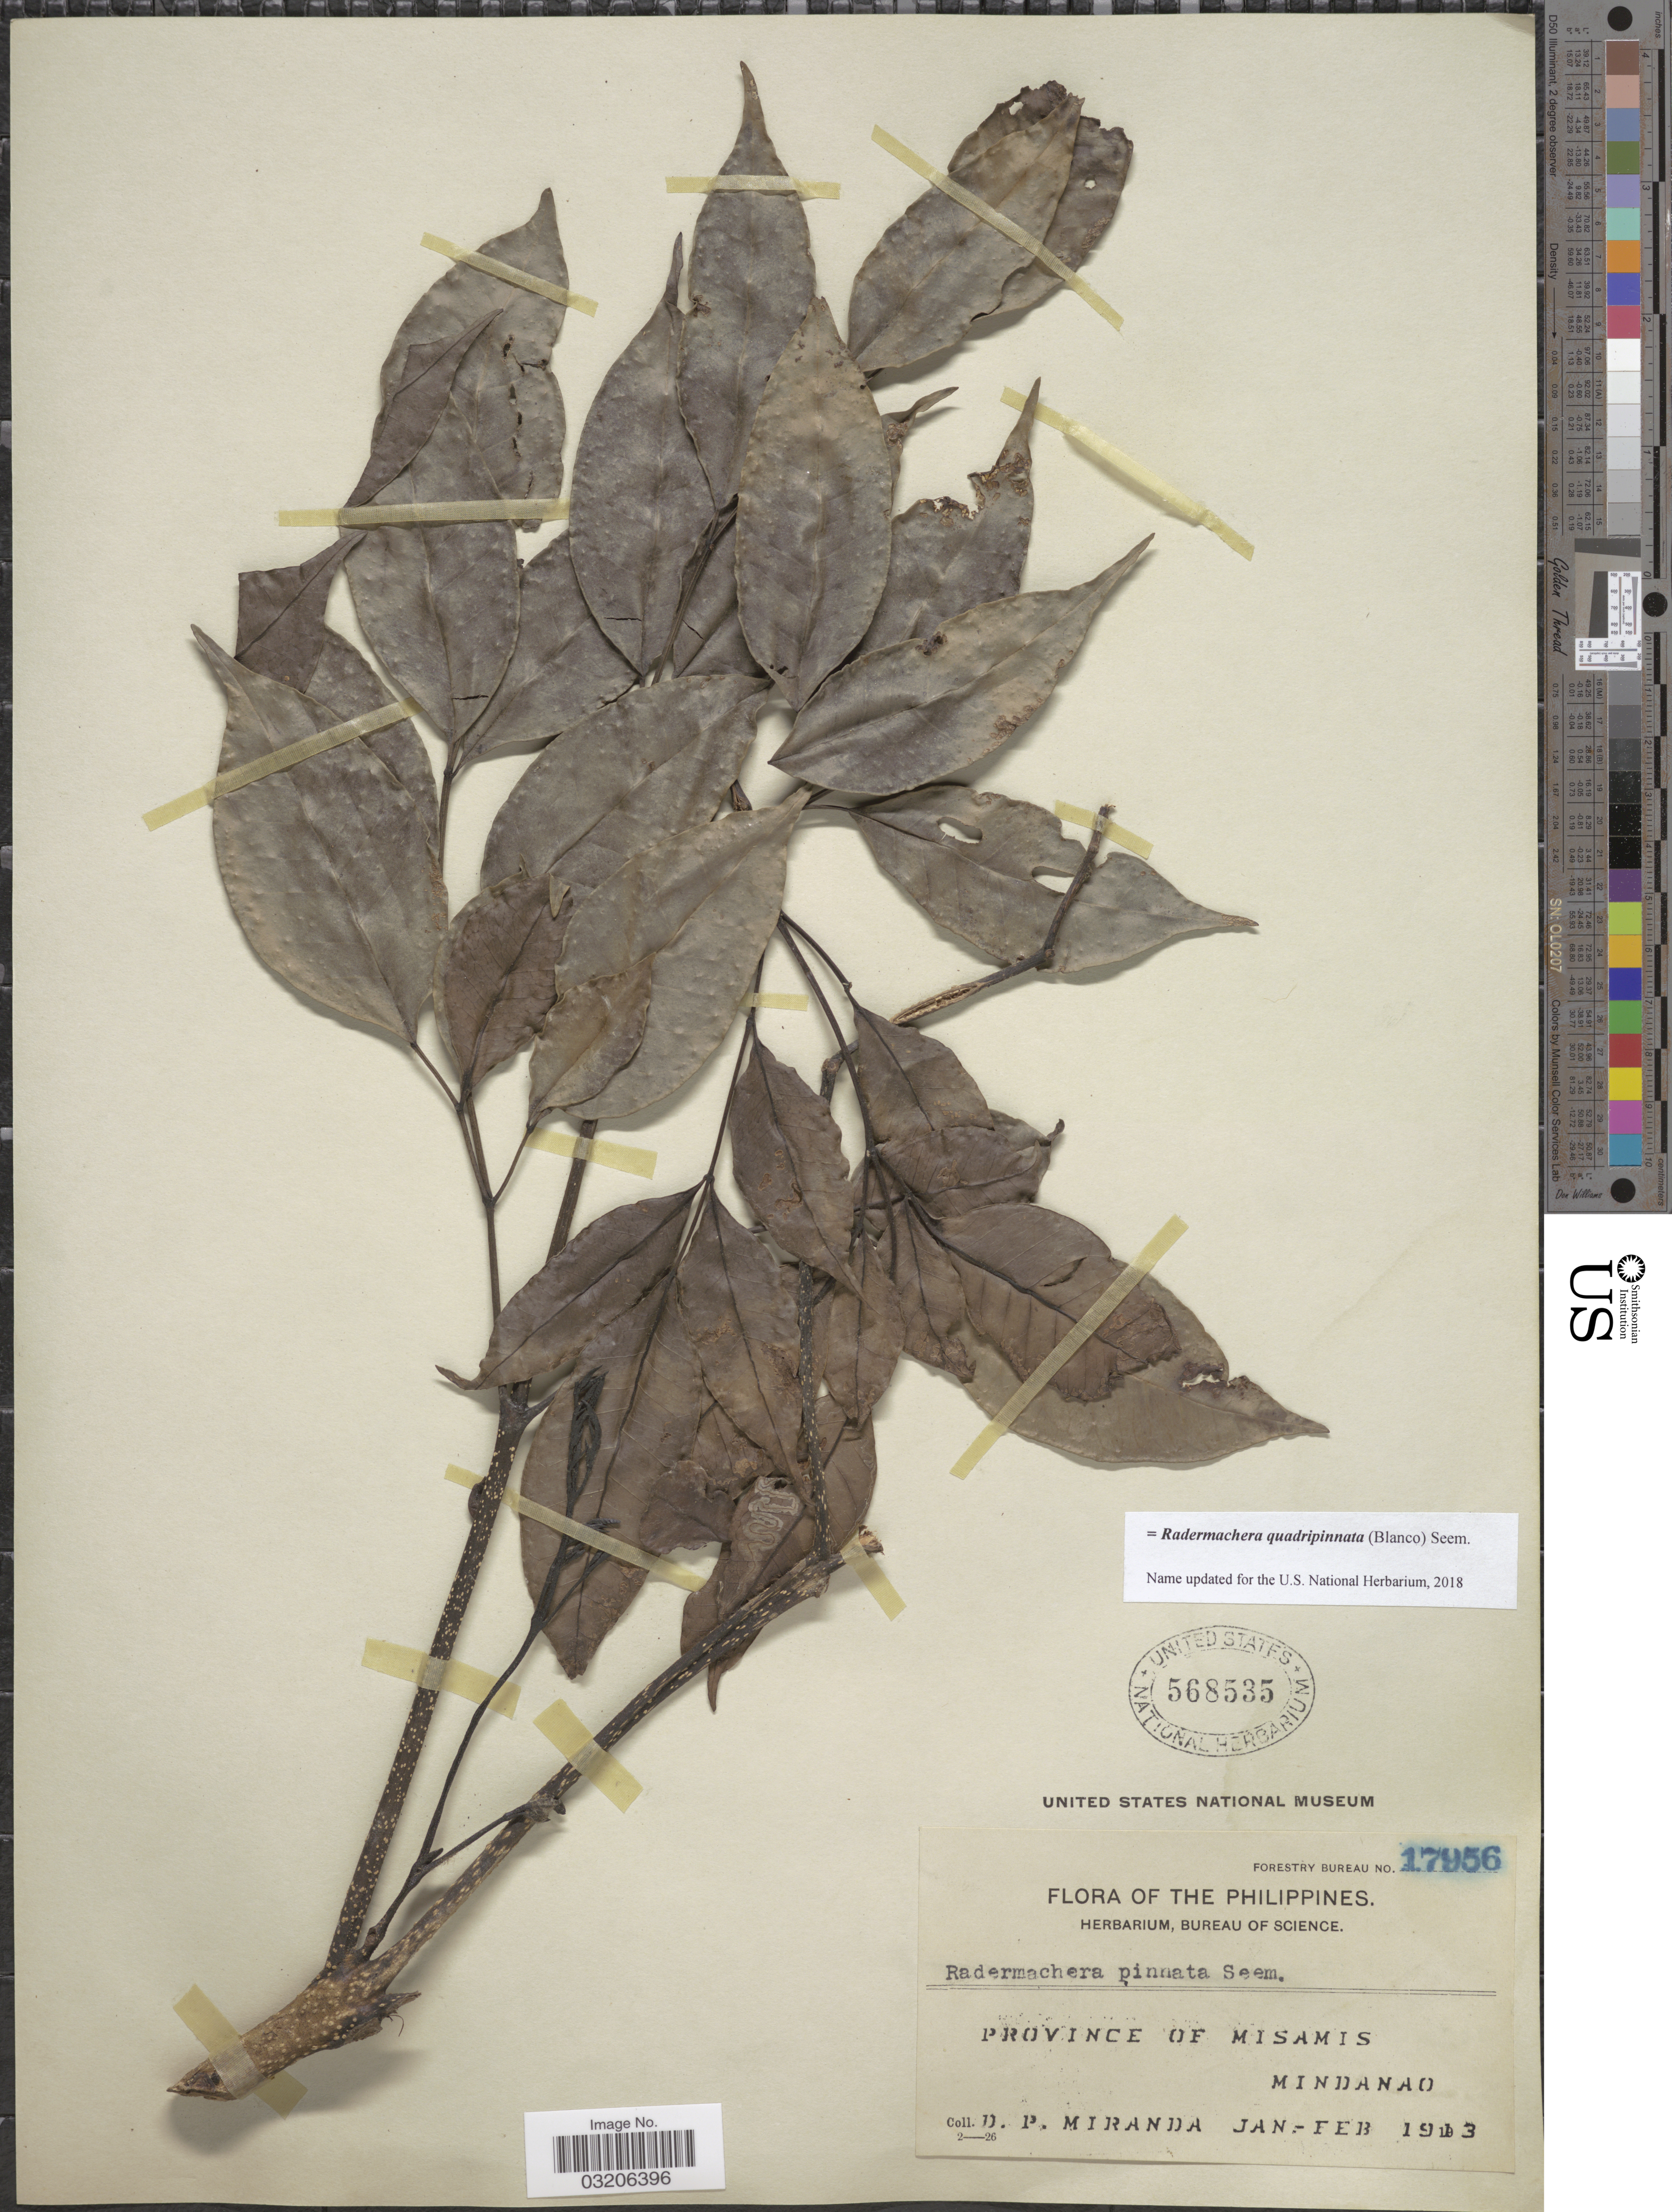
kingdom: Plantae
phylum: Tracheophyta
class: Magnoliopsida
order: Lamiales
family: Bignoniaceae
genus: Radermachera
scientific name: Radermachera quadripinnata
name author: (Blanco) Seem.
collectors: D. P. Miranda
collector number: Forestry Bureau 17956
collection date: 1913-01/1913-02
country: Philippines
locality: Province of Misamis, Mindanao.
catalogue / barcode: US 568535